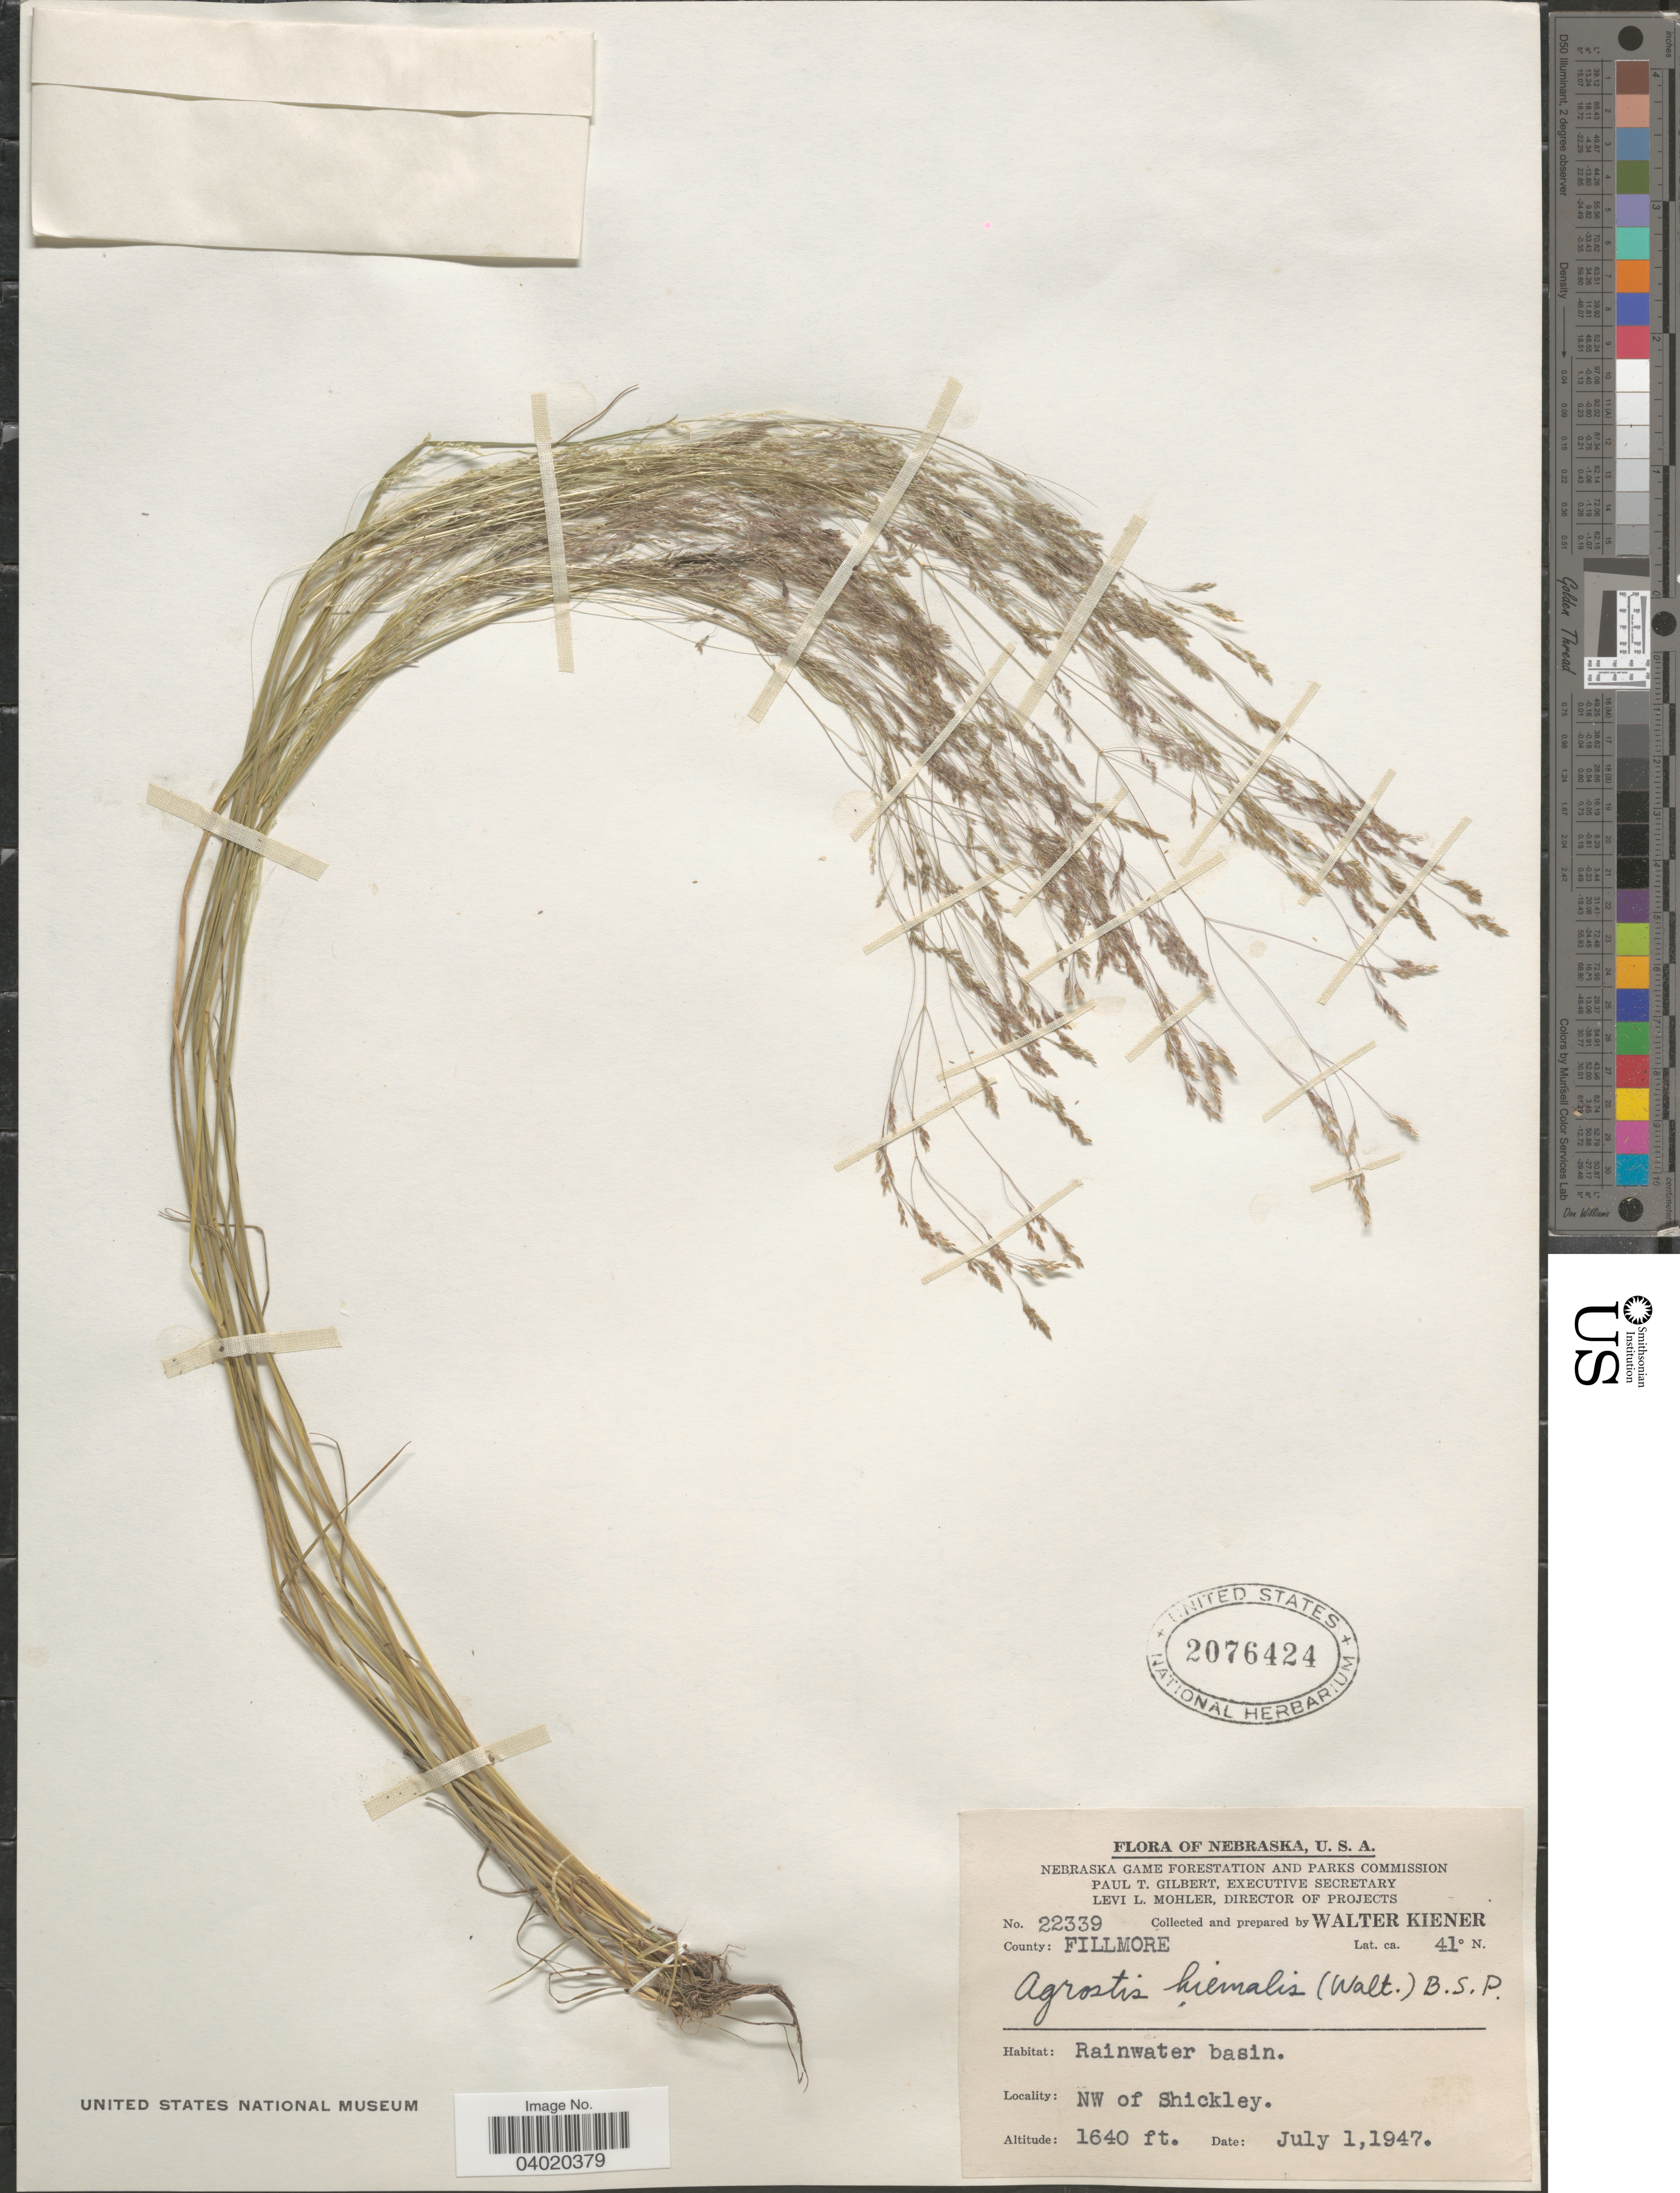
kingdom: Plantae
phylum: Tracheophyta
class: Liliopsida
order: Poales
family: Poaceae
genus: Agrostis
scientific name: Agrostis hyemalis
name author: (Walter) Britton et al.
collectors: W. Kiener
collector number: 22339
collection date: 1947-07-01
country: United States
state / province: Nebraska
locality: County: Fillmore. NW of Shickley.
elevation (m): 500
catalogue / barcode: US 2076424